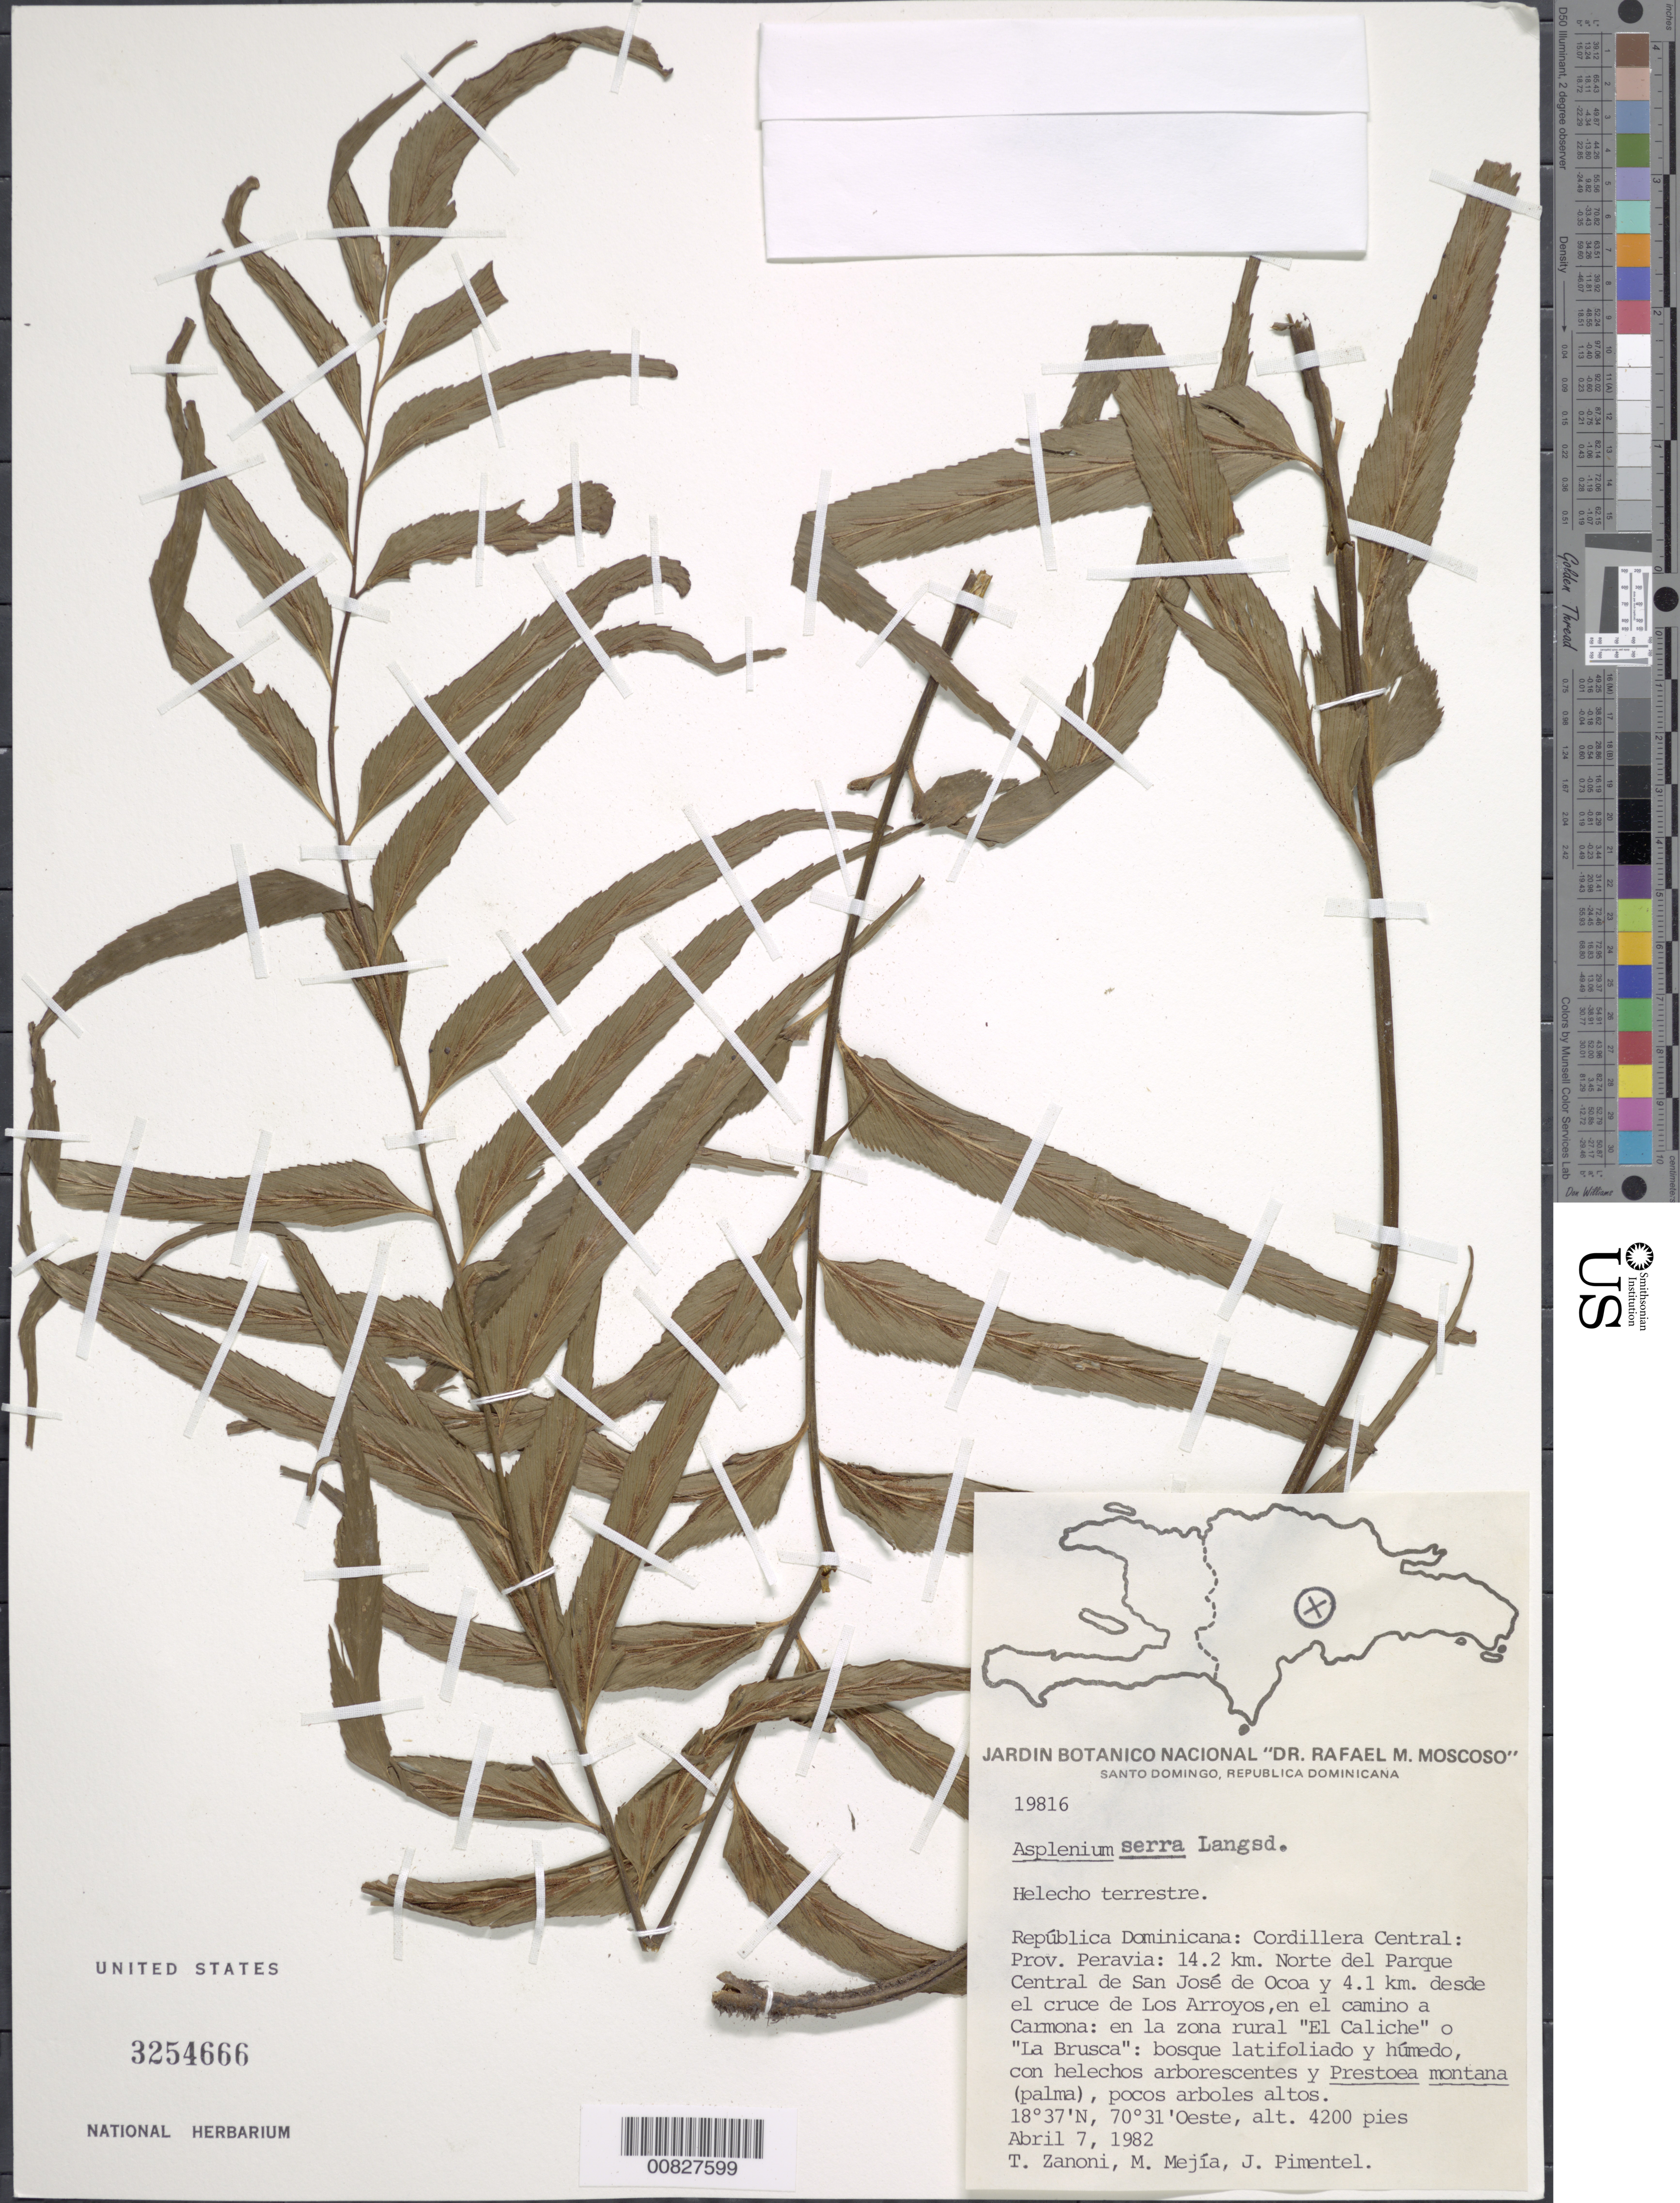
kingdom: Plantae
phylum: Tracheophyta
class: Polypodiopsida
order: Polypodiales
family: Aspleniaceae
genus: Asplenium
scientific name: Asplenium serra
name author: Langsd. & Fisch.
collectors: T. A. Zanoni, M. Mejia & J. Pimentel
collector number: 19816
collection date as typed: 07 Apr 1982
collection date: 1982-04-07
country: Dominican Republic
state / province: Peravia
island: Hispaniola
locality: Cordillera Central, 14.2 N del Parque Central de San José de Ocoa, 4.1 km desde el cruce de Los Arroyos, camino a Carmona, zona rural "El Caliche" o "La Brusca"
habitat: Bosque latifoliado y húmedo, con helechos arborescentes y Prestoea montana (palma), pocos arboles altos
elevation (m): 1280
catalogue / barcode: US 3254666